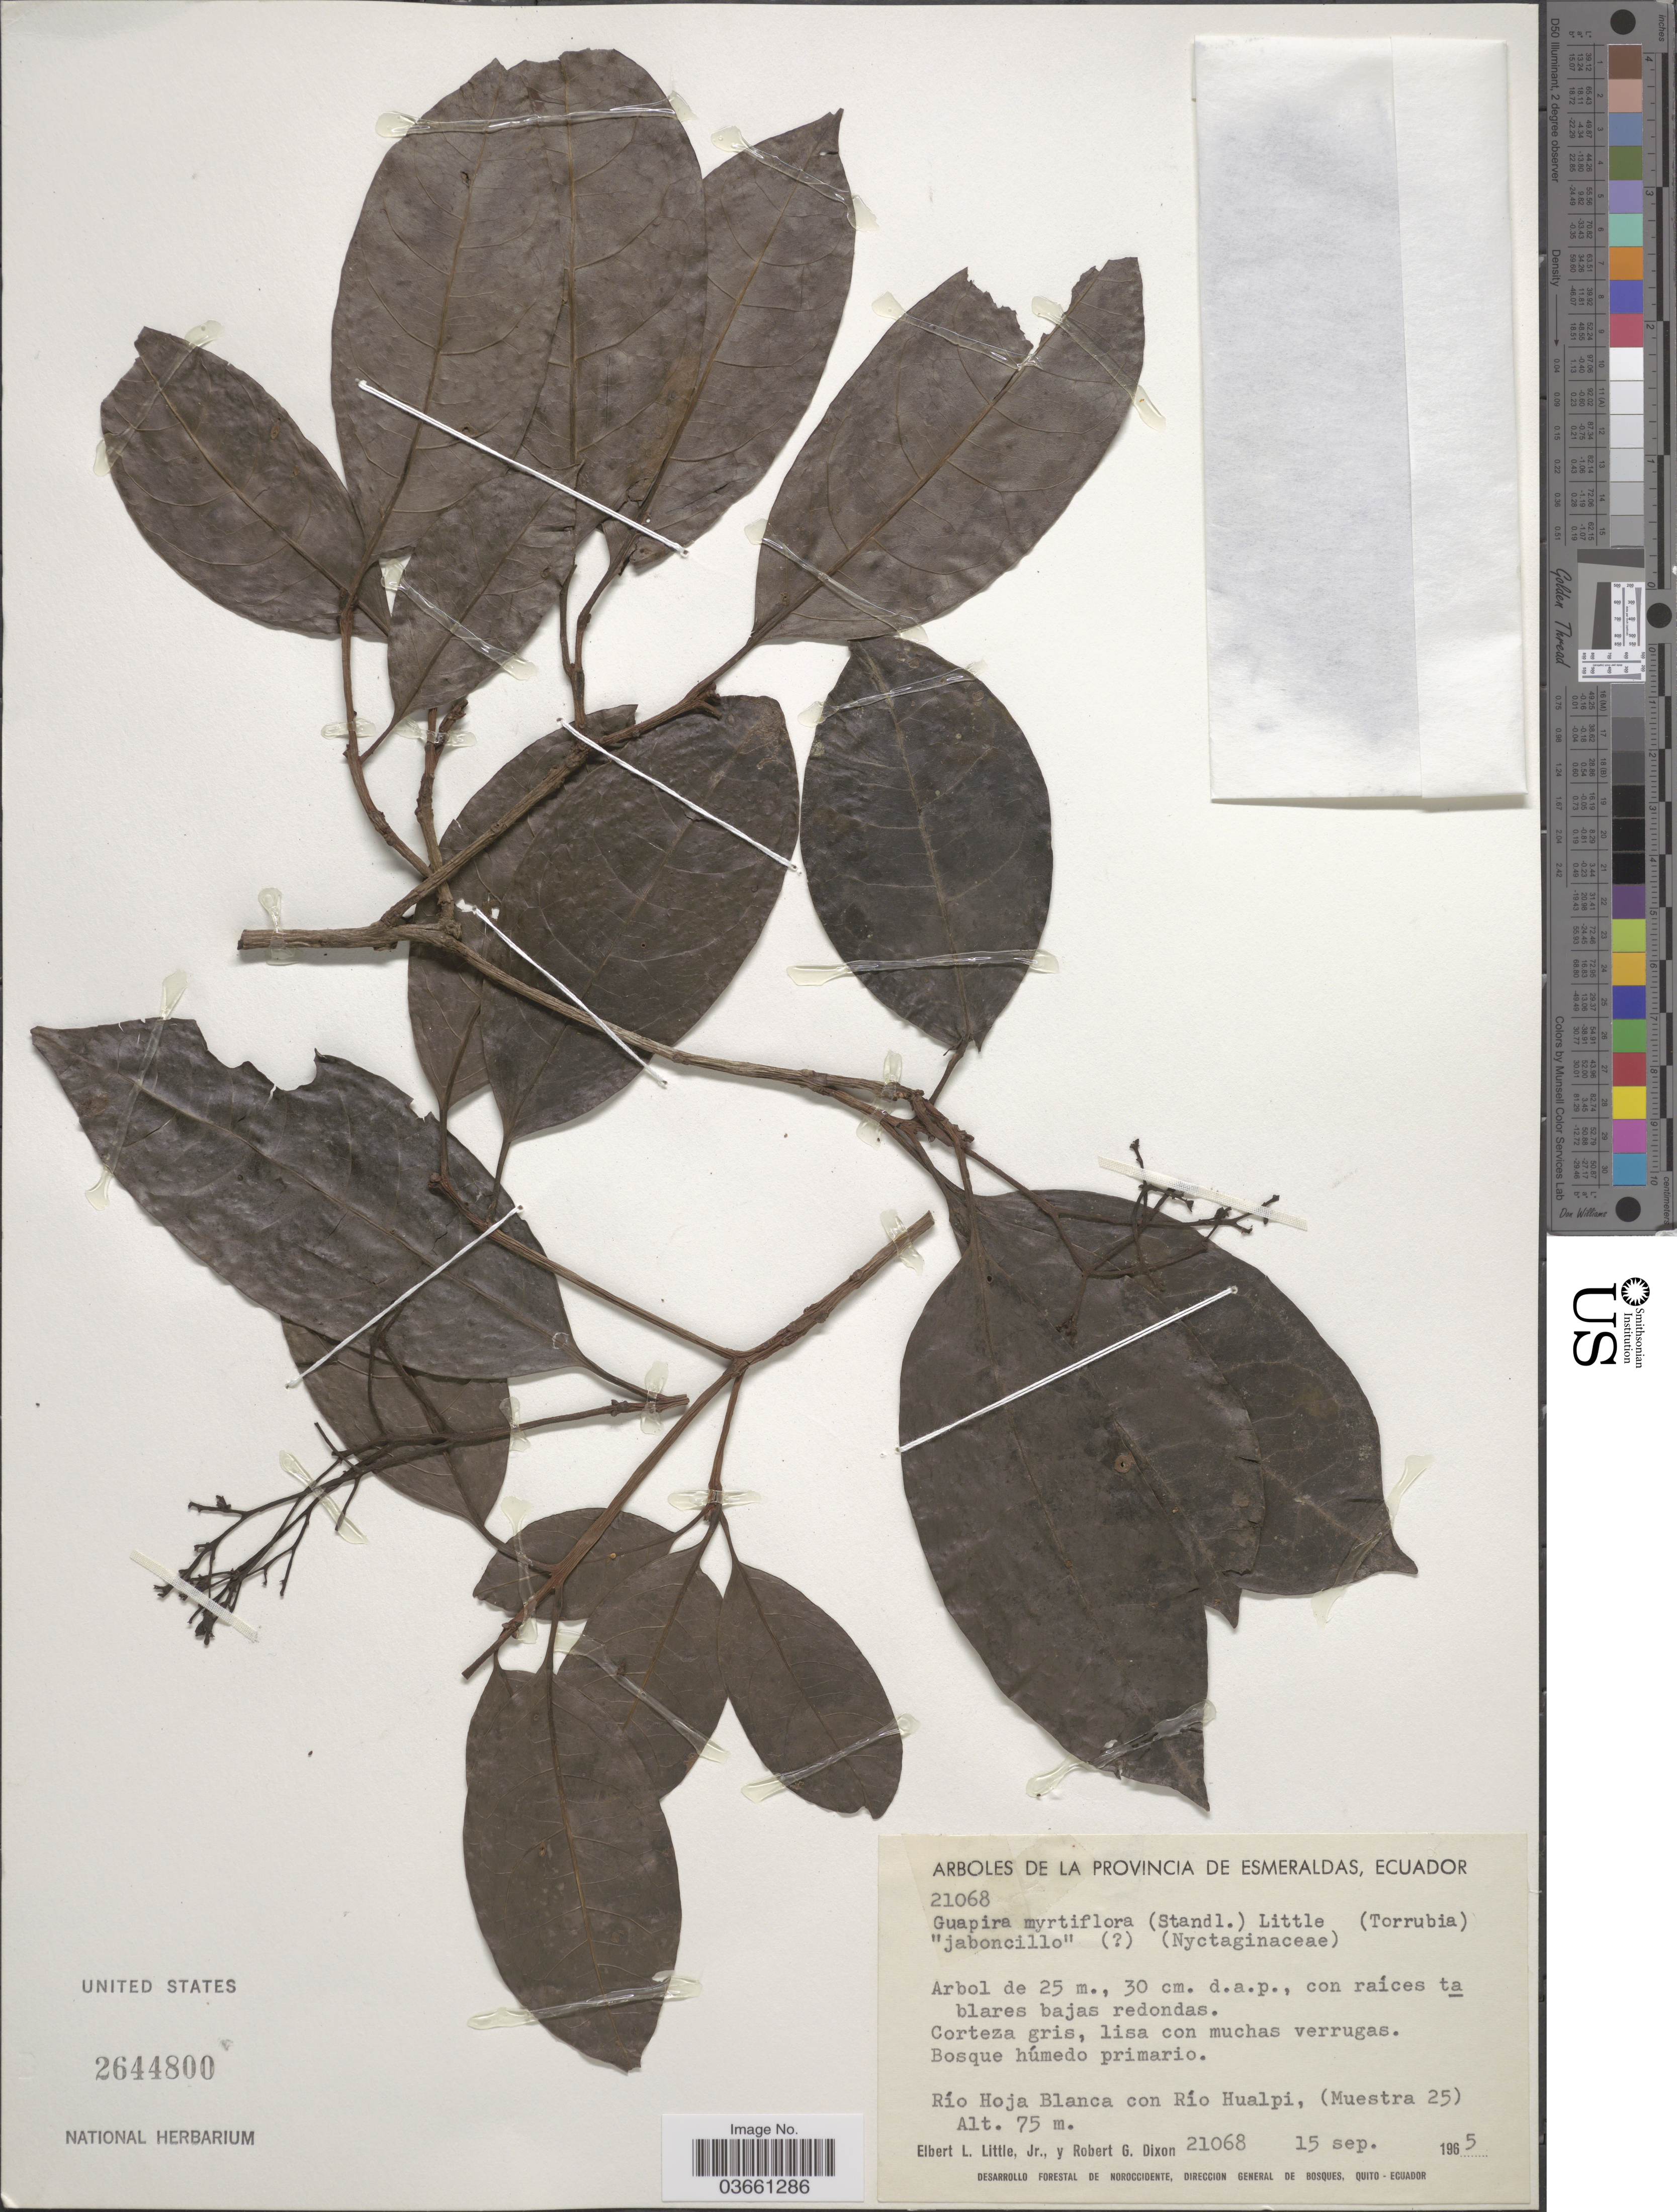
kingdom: Plantae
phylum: Tracheophyta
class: Magnoliopsida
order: Caryophyllales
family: Nyctaginaceae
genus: Guapira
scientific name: Guapira myrtiflora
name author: (Standl.) Little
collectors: E. L. Little & R. G. Dixon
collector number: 21068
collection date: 1965-09-15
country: Ecuador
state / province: Esmeraldas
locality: Río Hoja Blanca con Río Hualpi, (Muestra 25).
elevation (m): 75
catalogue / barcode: US 2644800